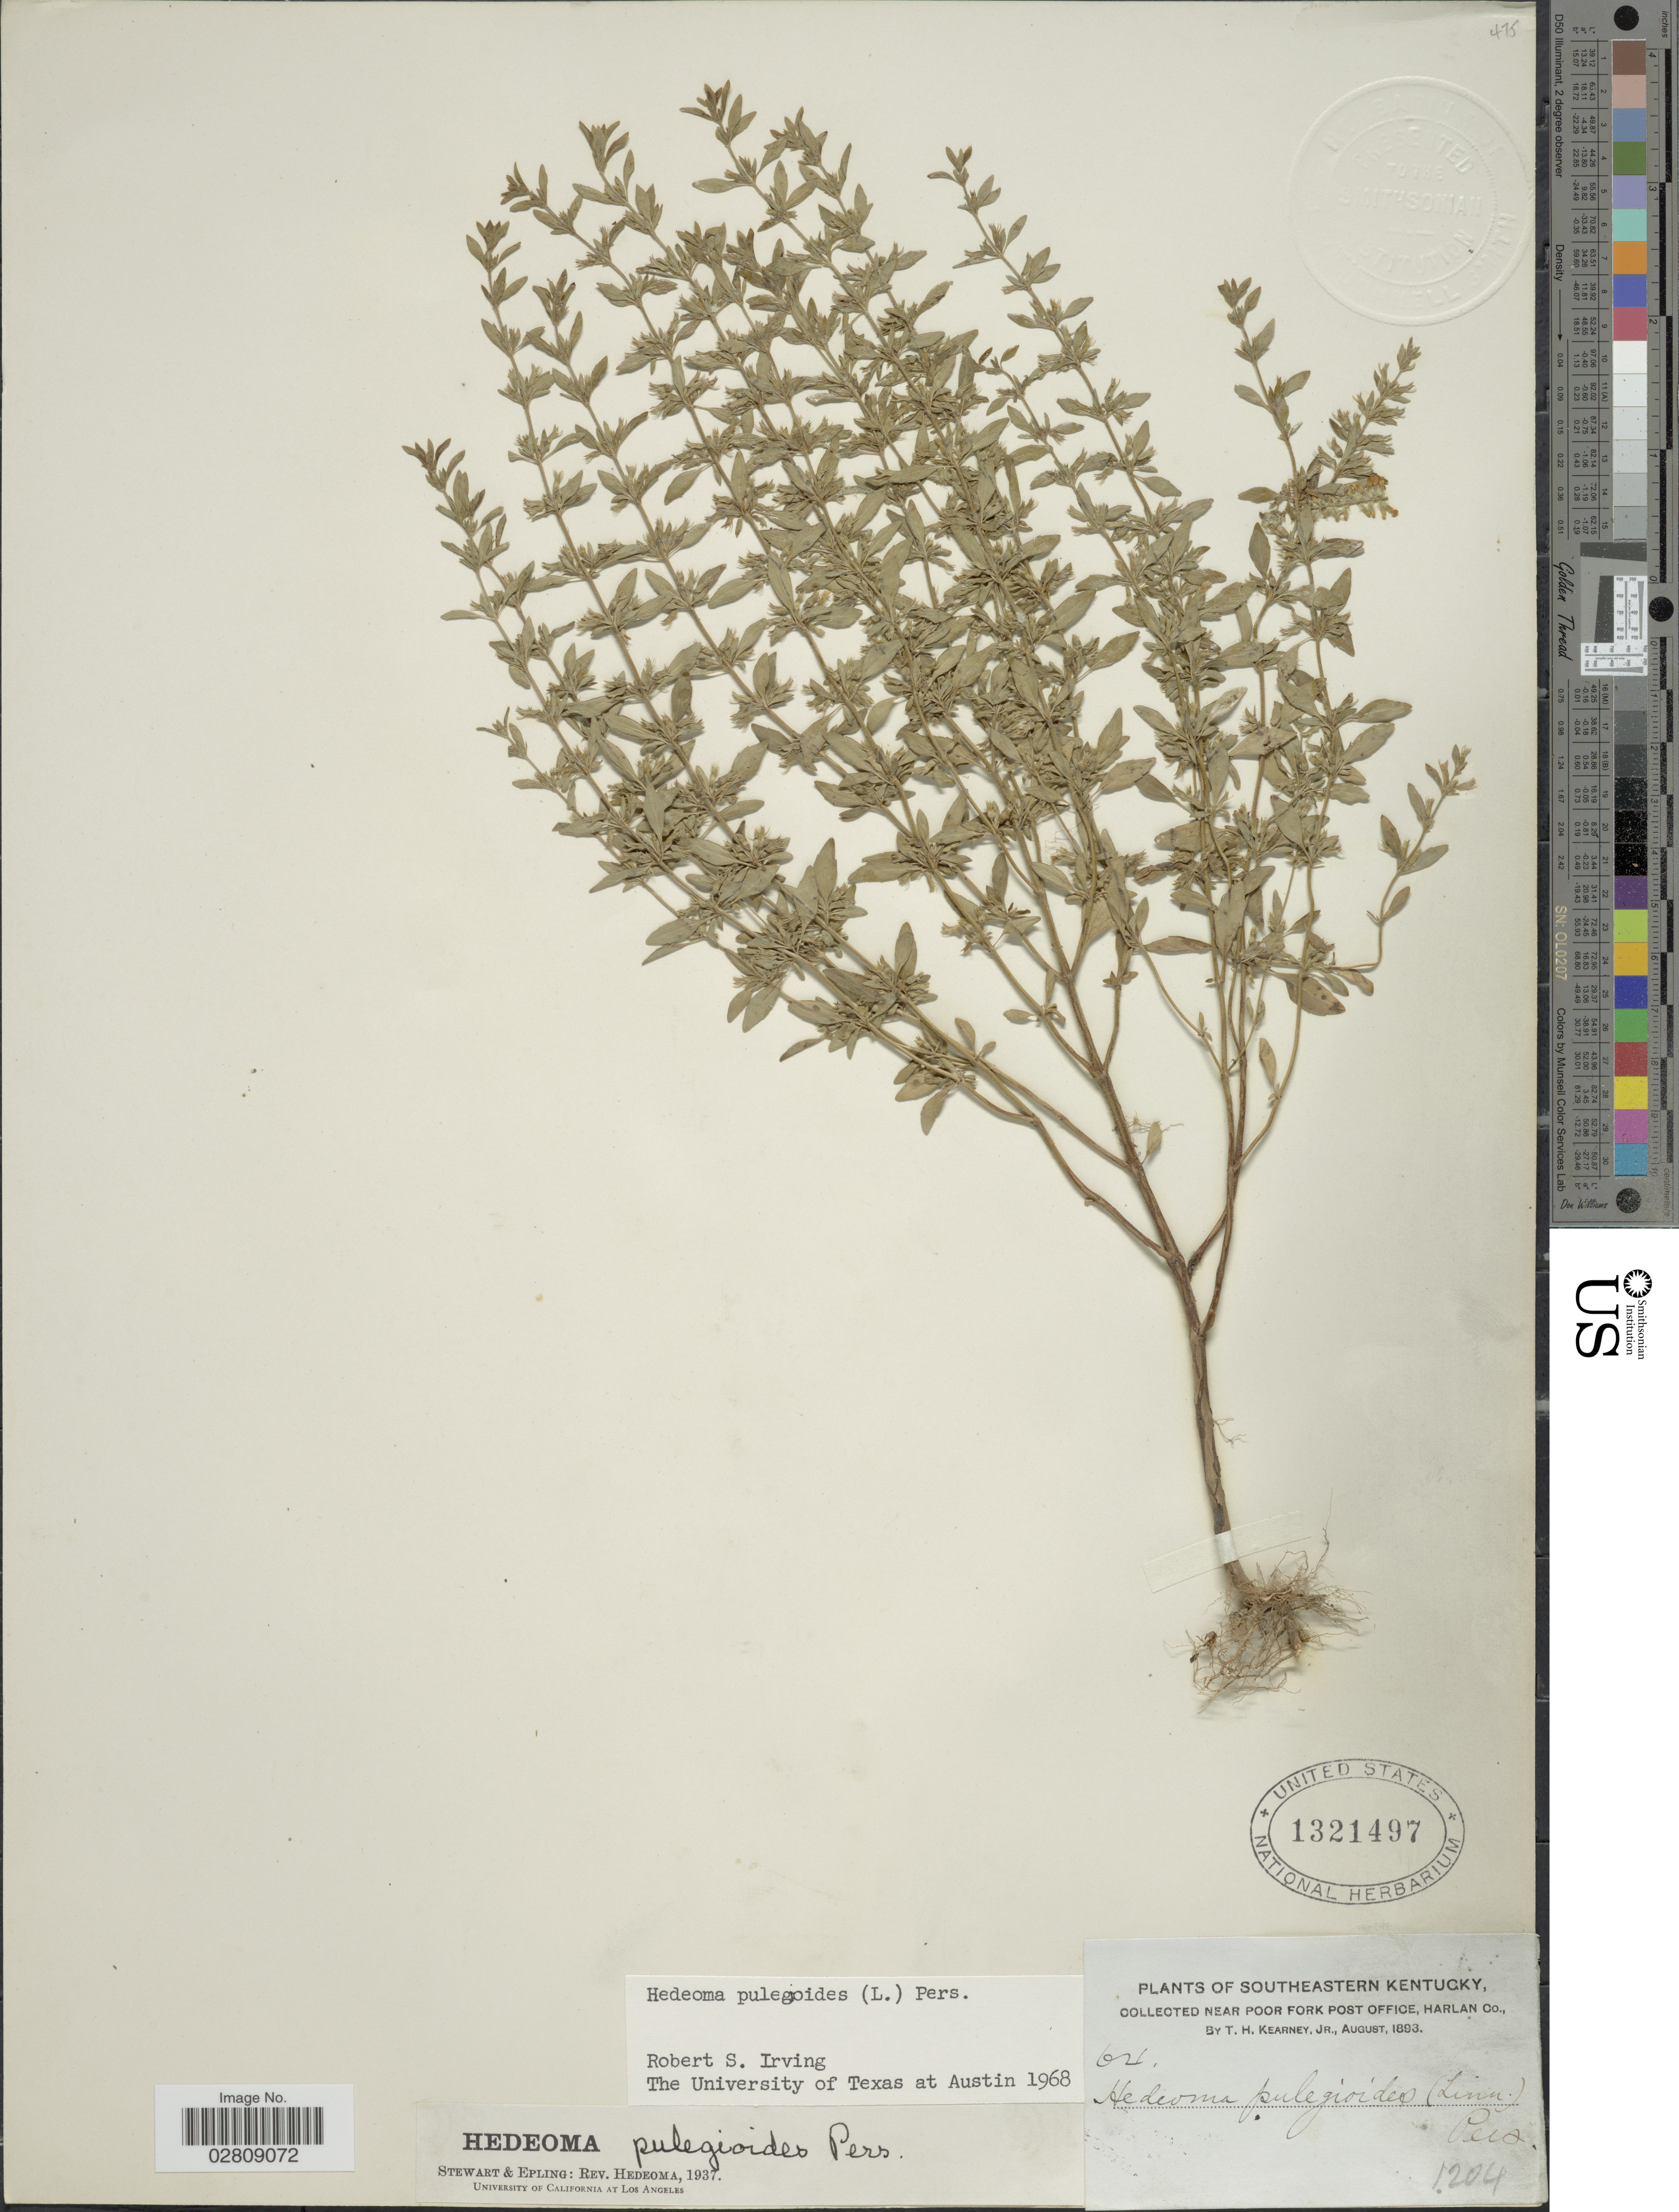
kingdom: Plantae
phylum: Tracheophyta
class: Magnoliopsida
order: Lamiales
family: Lamiaceae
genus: Hedeoma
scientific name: Hedeoma pulegioides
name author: (L.) Pers.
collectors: T. H. Kearney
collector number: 64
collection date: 1893-08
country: United States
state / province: Kentucky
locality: Southeastern Kentucky, near Poor Fork Post Office, Harlan Co.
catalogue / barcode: US 1321497